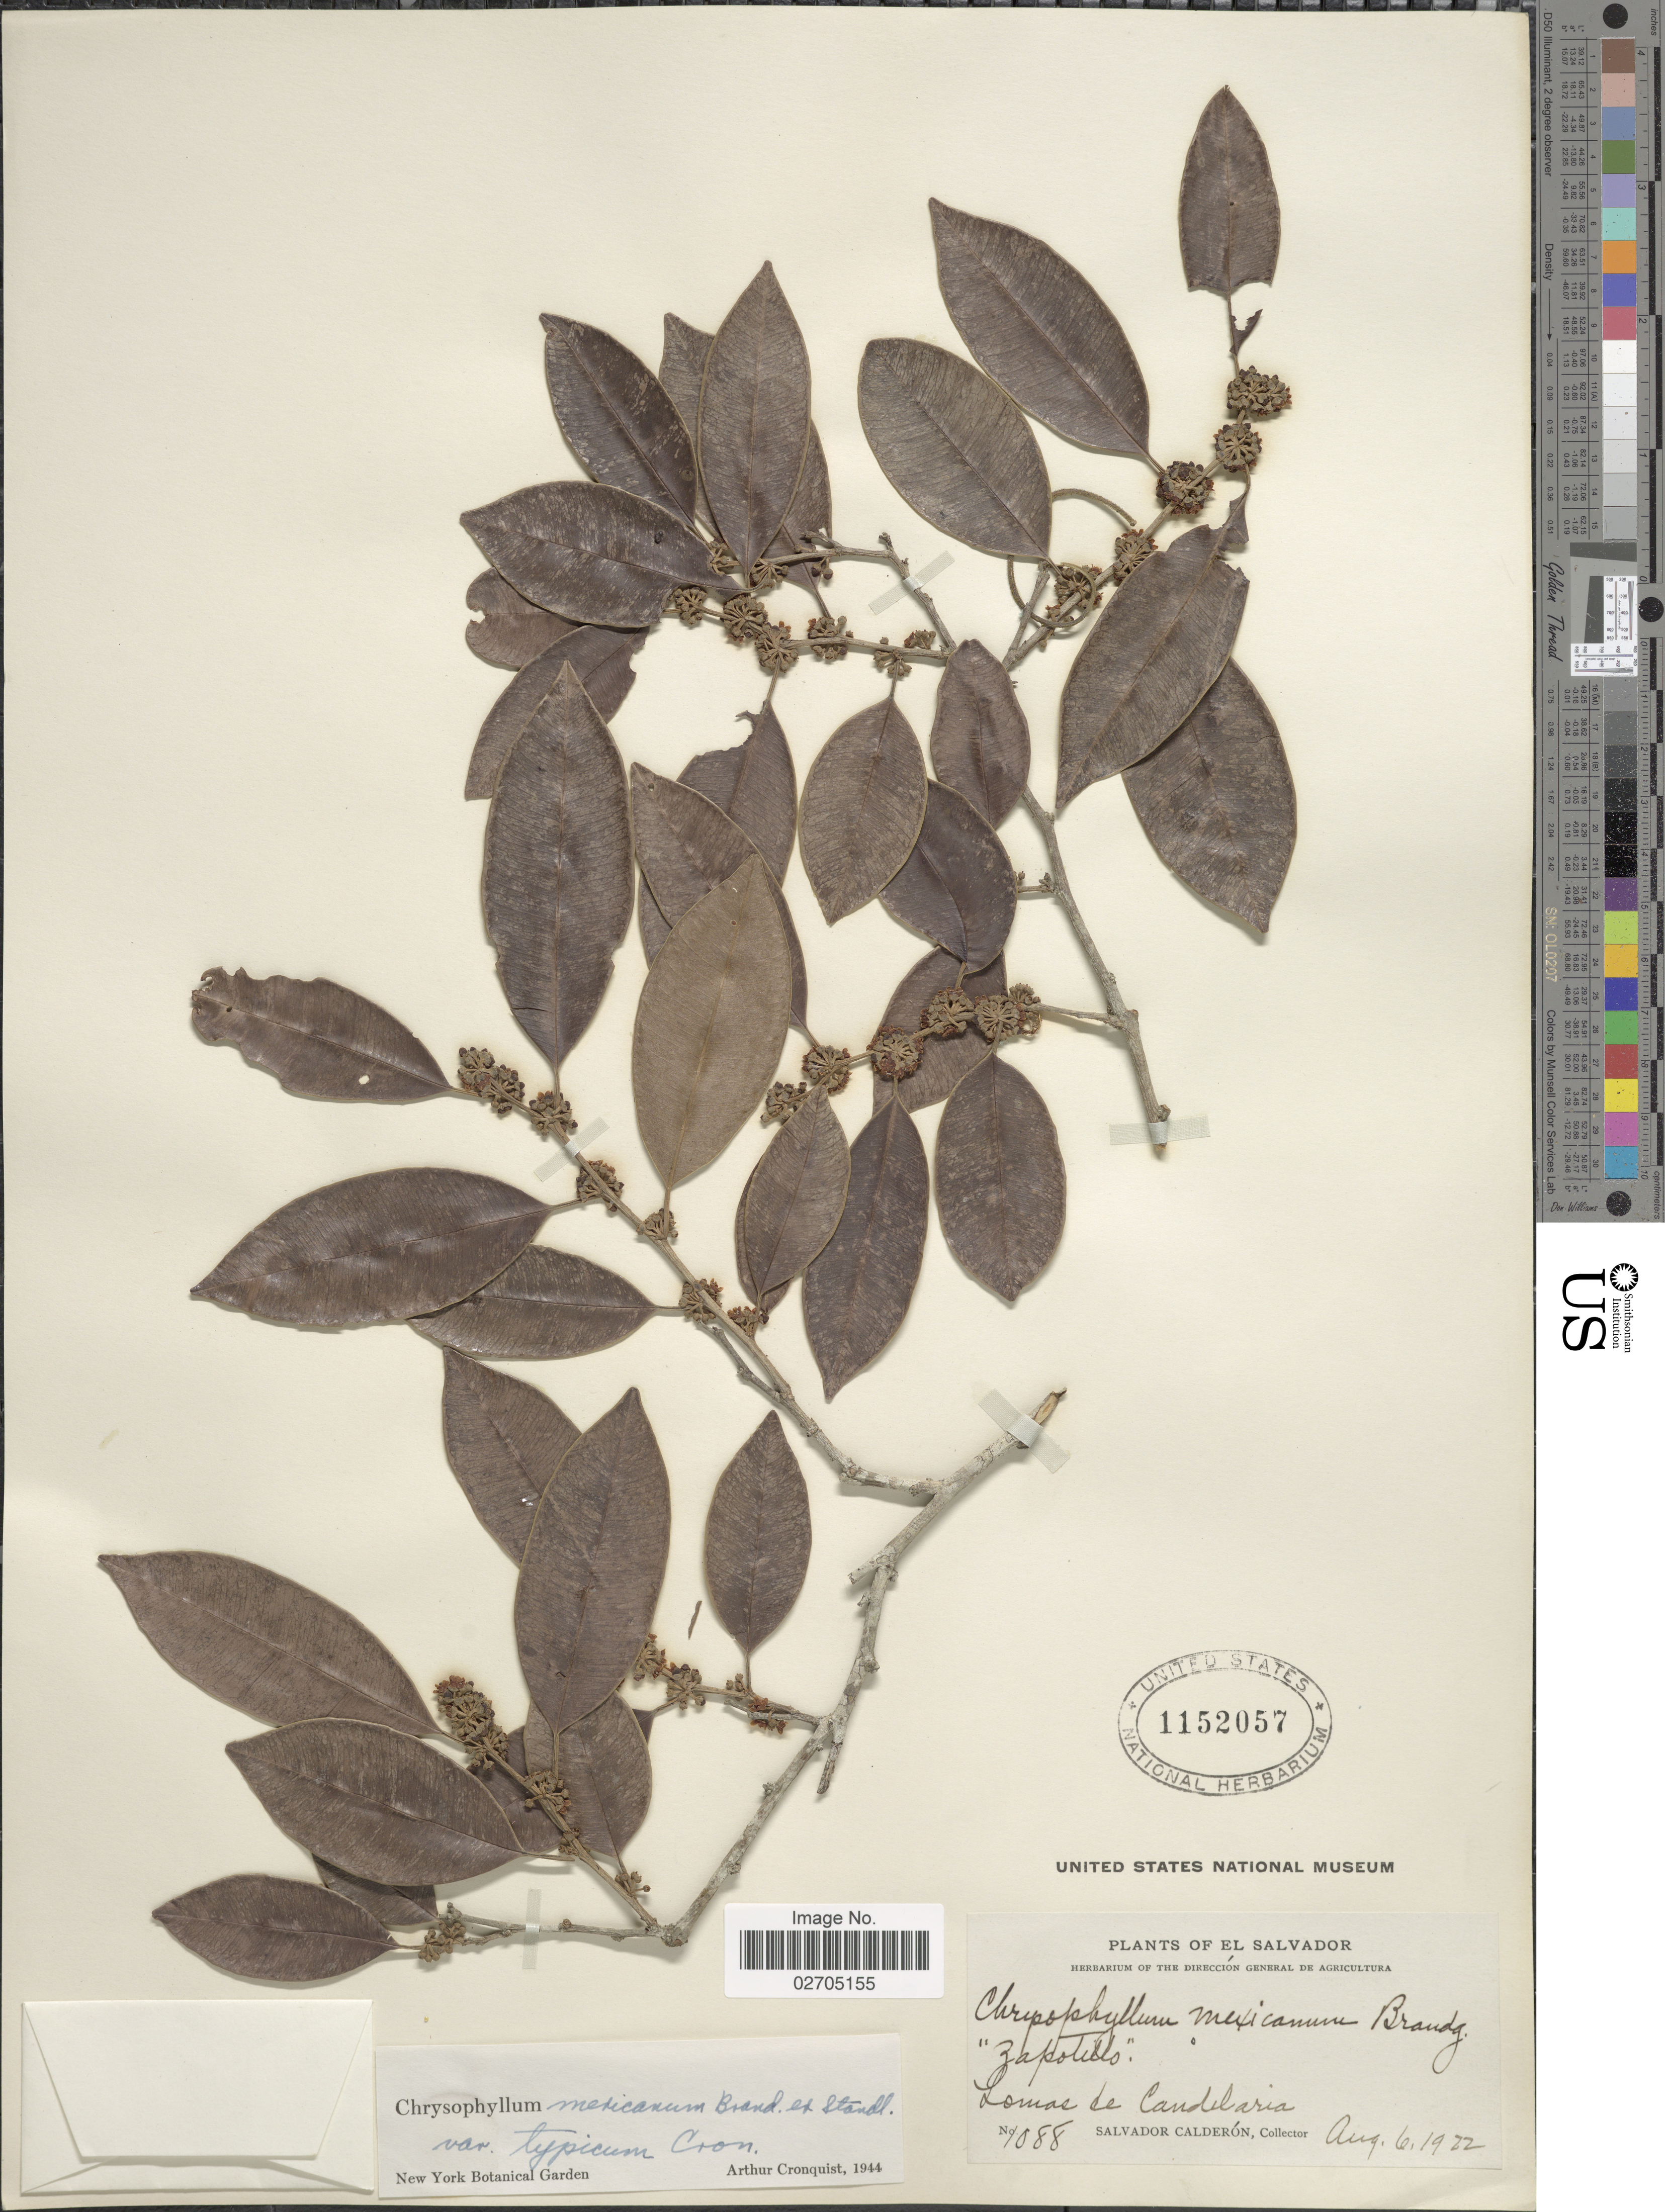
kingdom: Plantae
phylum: Tracheophyta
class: Magnoliopsida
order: Ericales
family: Sapotaceae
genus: Chrysophyllum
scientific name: Chrysophyllum mexicanum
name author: Brandegee ex Standl.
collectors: S. Calderón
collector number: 1088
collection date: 1922-08-06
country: El Salvador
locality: Lomas de Candelaria.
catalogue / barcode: US 1152057